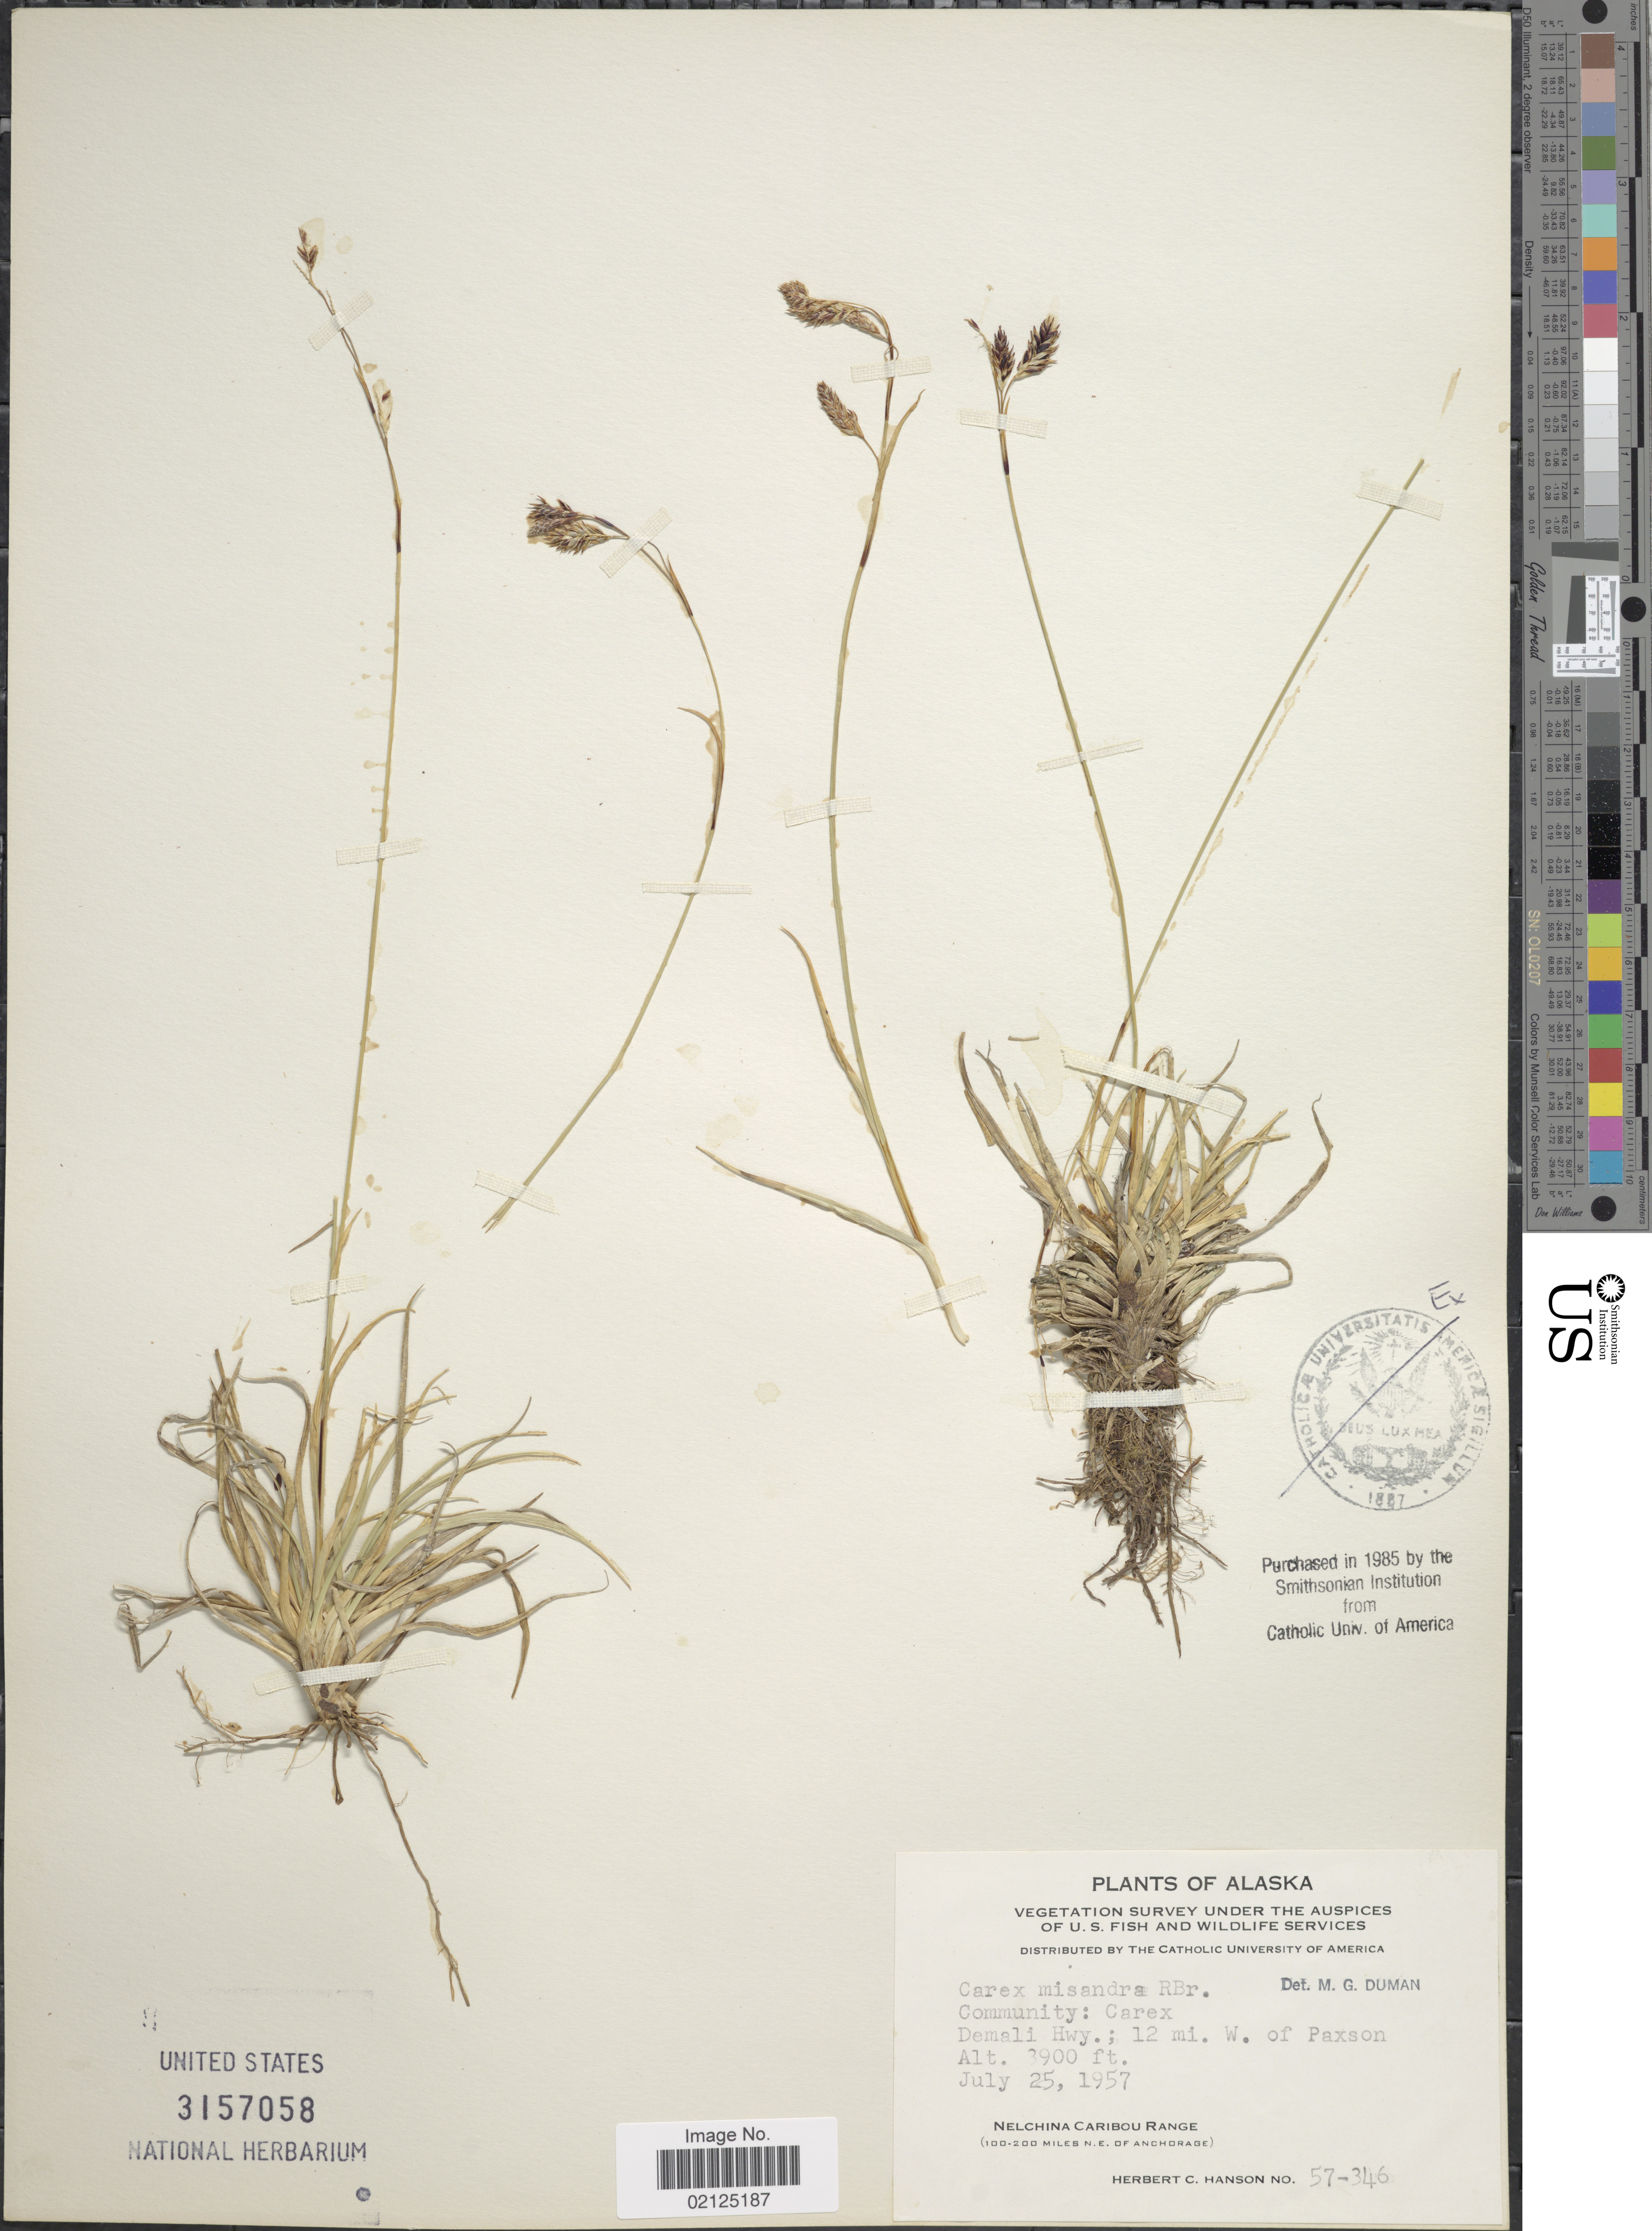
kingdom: Plantae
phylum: Tracheophyta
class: Liliopsida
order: Poales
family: Cyperaceae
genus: Carex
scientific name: Carex fuliginosa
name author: Schkuhr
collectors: H. Hanson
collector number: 57-346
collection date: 1957-07-25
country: United States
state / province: Alaska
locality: Demali Hwy.; 12 mi W of Paxson, Nelchina Caribou Range (100-200 miles N.E. of Anchorage)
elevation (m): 1189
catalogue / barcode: US 3157058